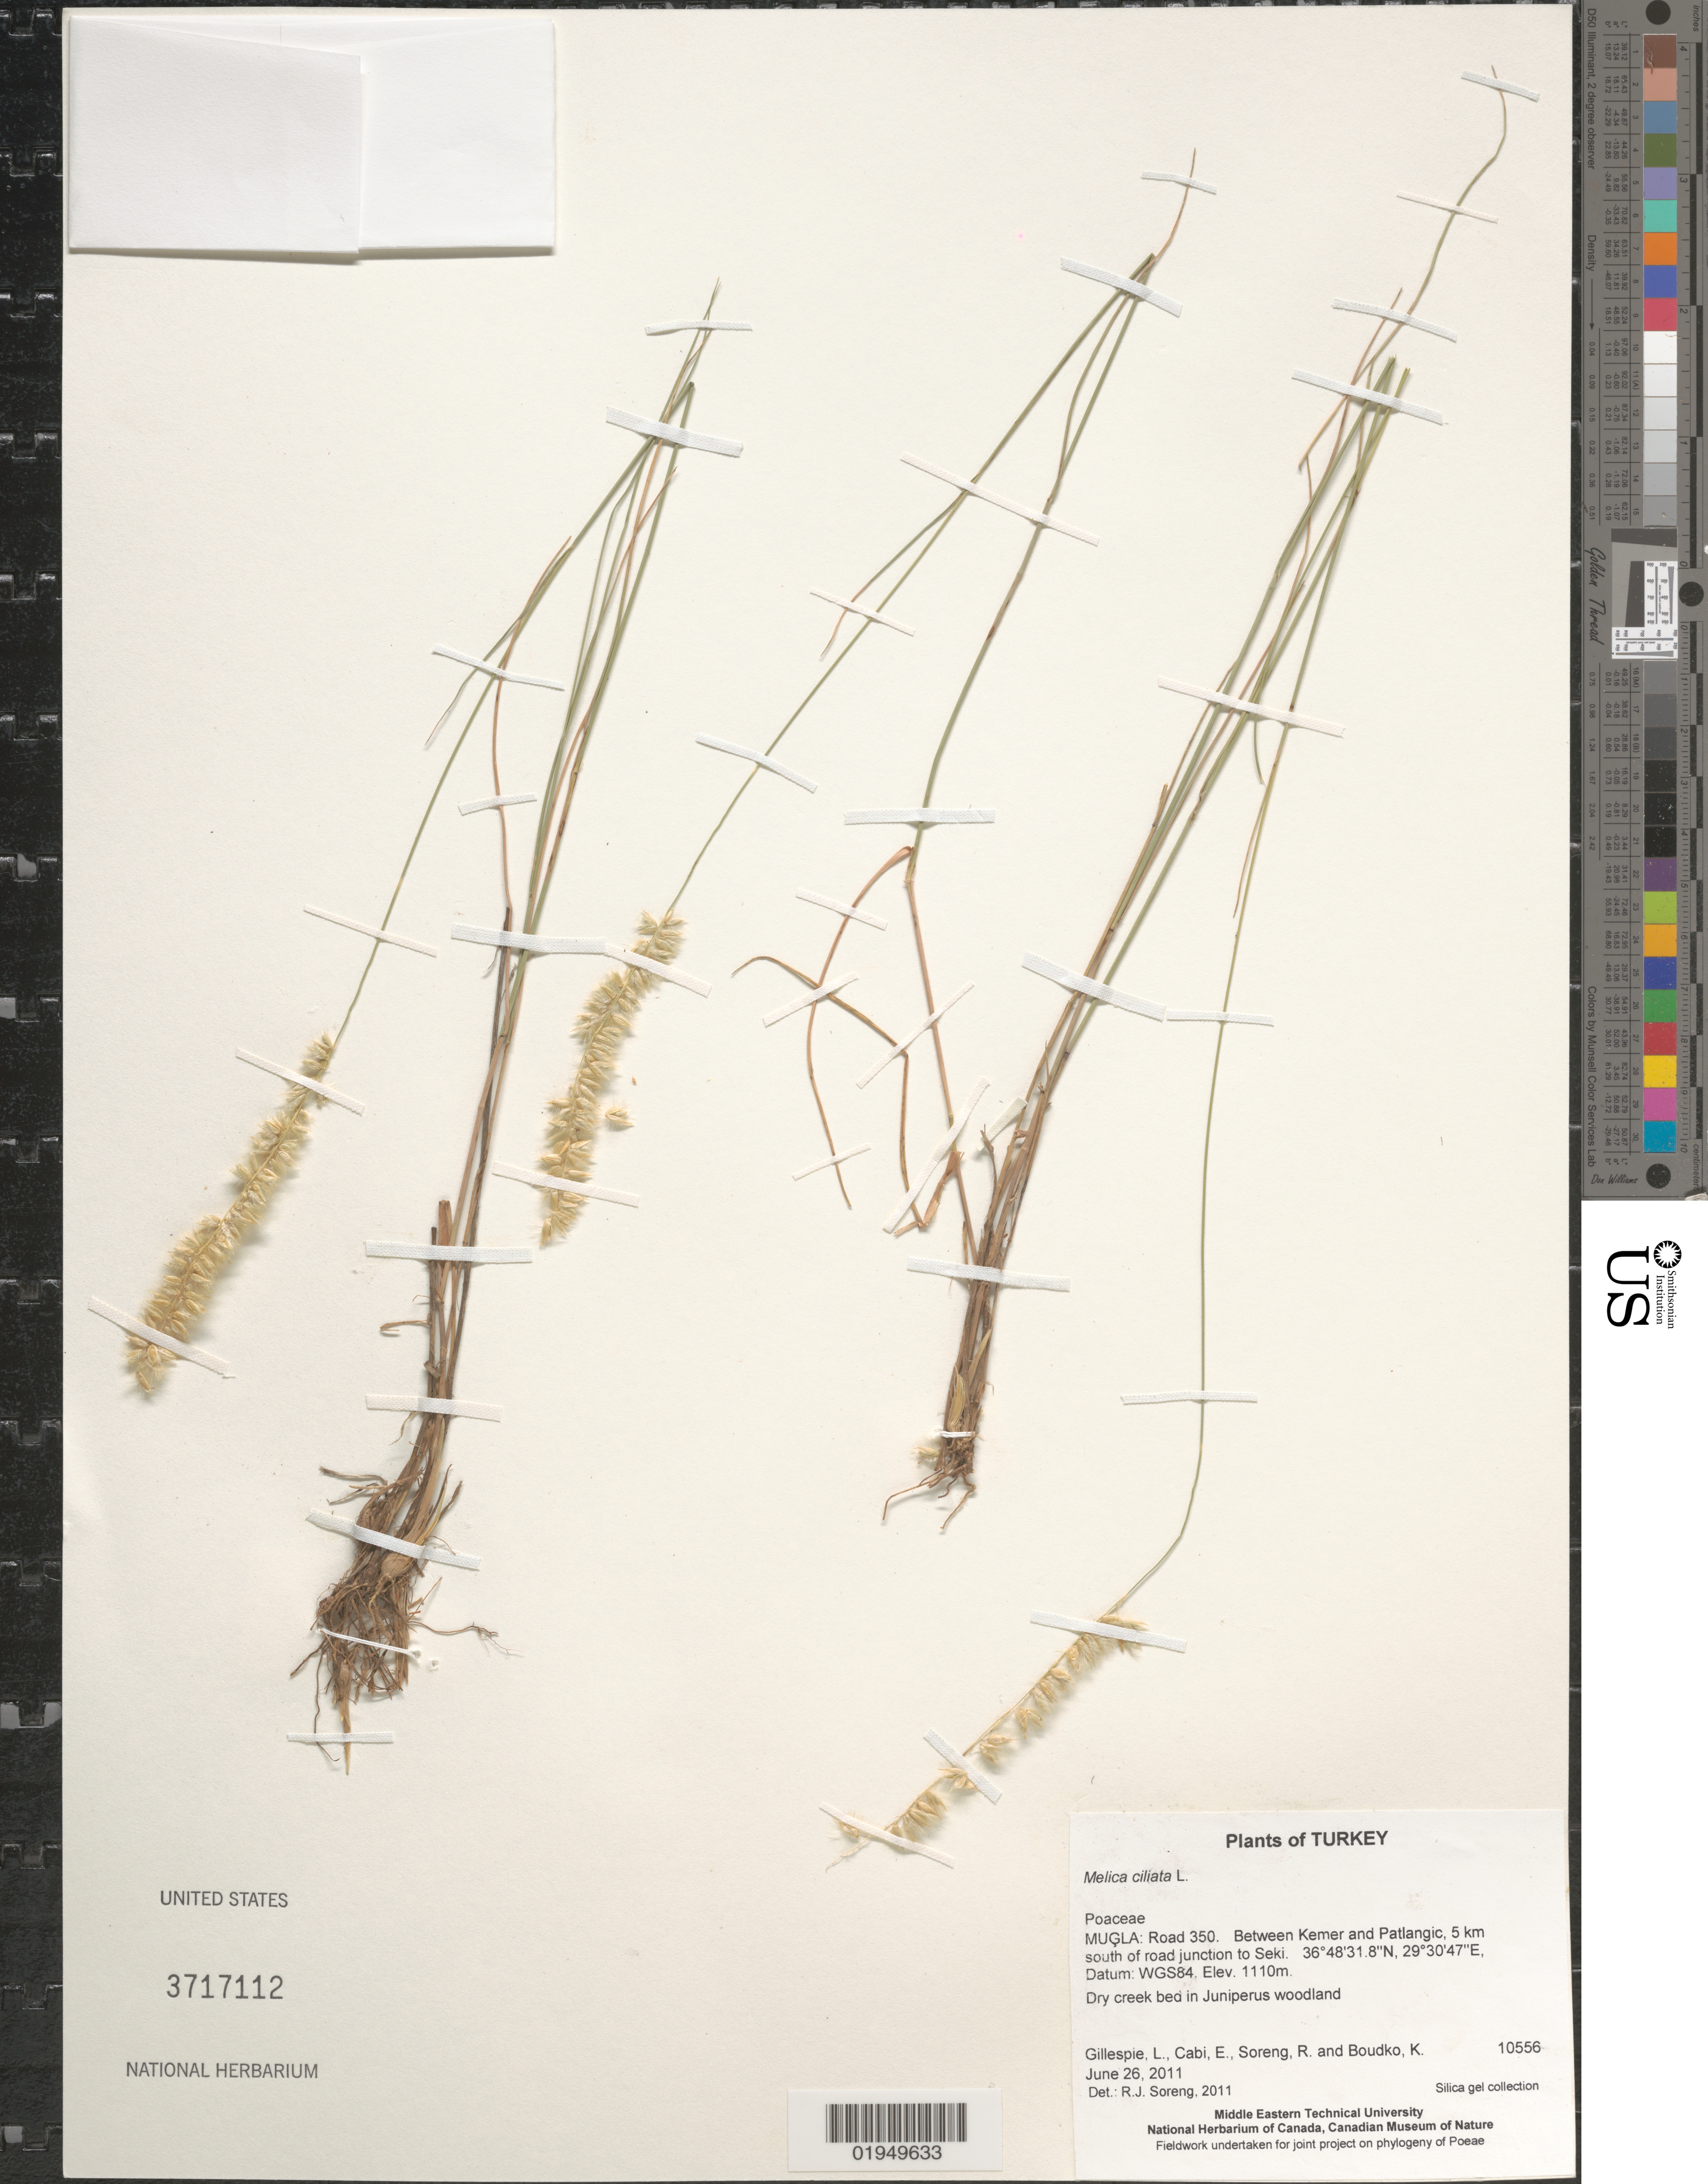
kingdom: Plantae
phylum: Tracheophyta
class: Liliopsida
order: Poales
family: Poaceae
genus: Melica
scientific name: Melica ciliata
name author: L.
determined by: Soreng, Robert J., Research Associate (BOT), Smithsonian Institution - National Museum of Natural History (UNITED STATES)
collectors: L. J. Gillespie, E. Cabi, R. J. Soreng & K. Boudko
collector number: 10556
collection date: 2011-06-26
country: Turkey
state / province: Mugla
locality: Road 350. Between Kemer and Patlangic, 5 km south of road junction to Seki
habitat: Dry creek bed in Juniperus woodland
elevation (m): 1110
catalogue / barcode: US 3717112